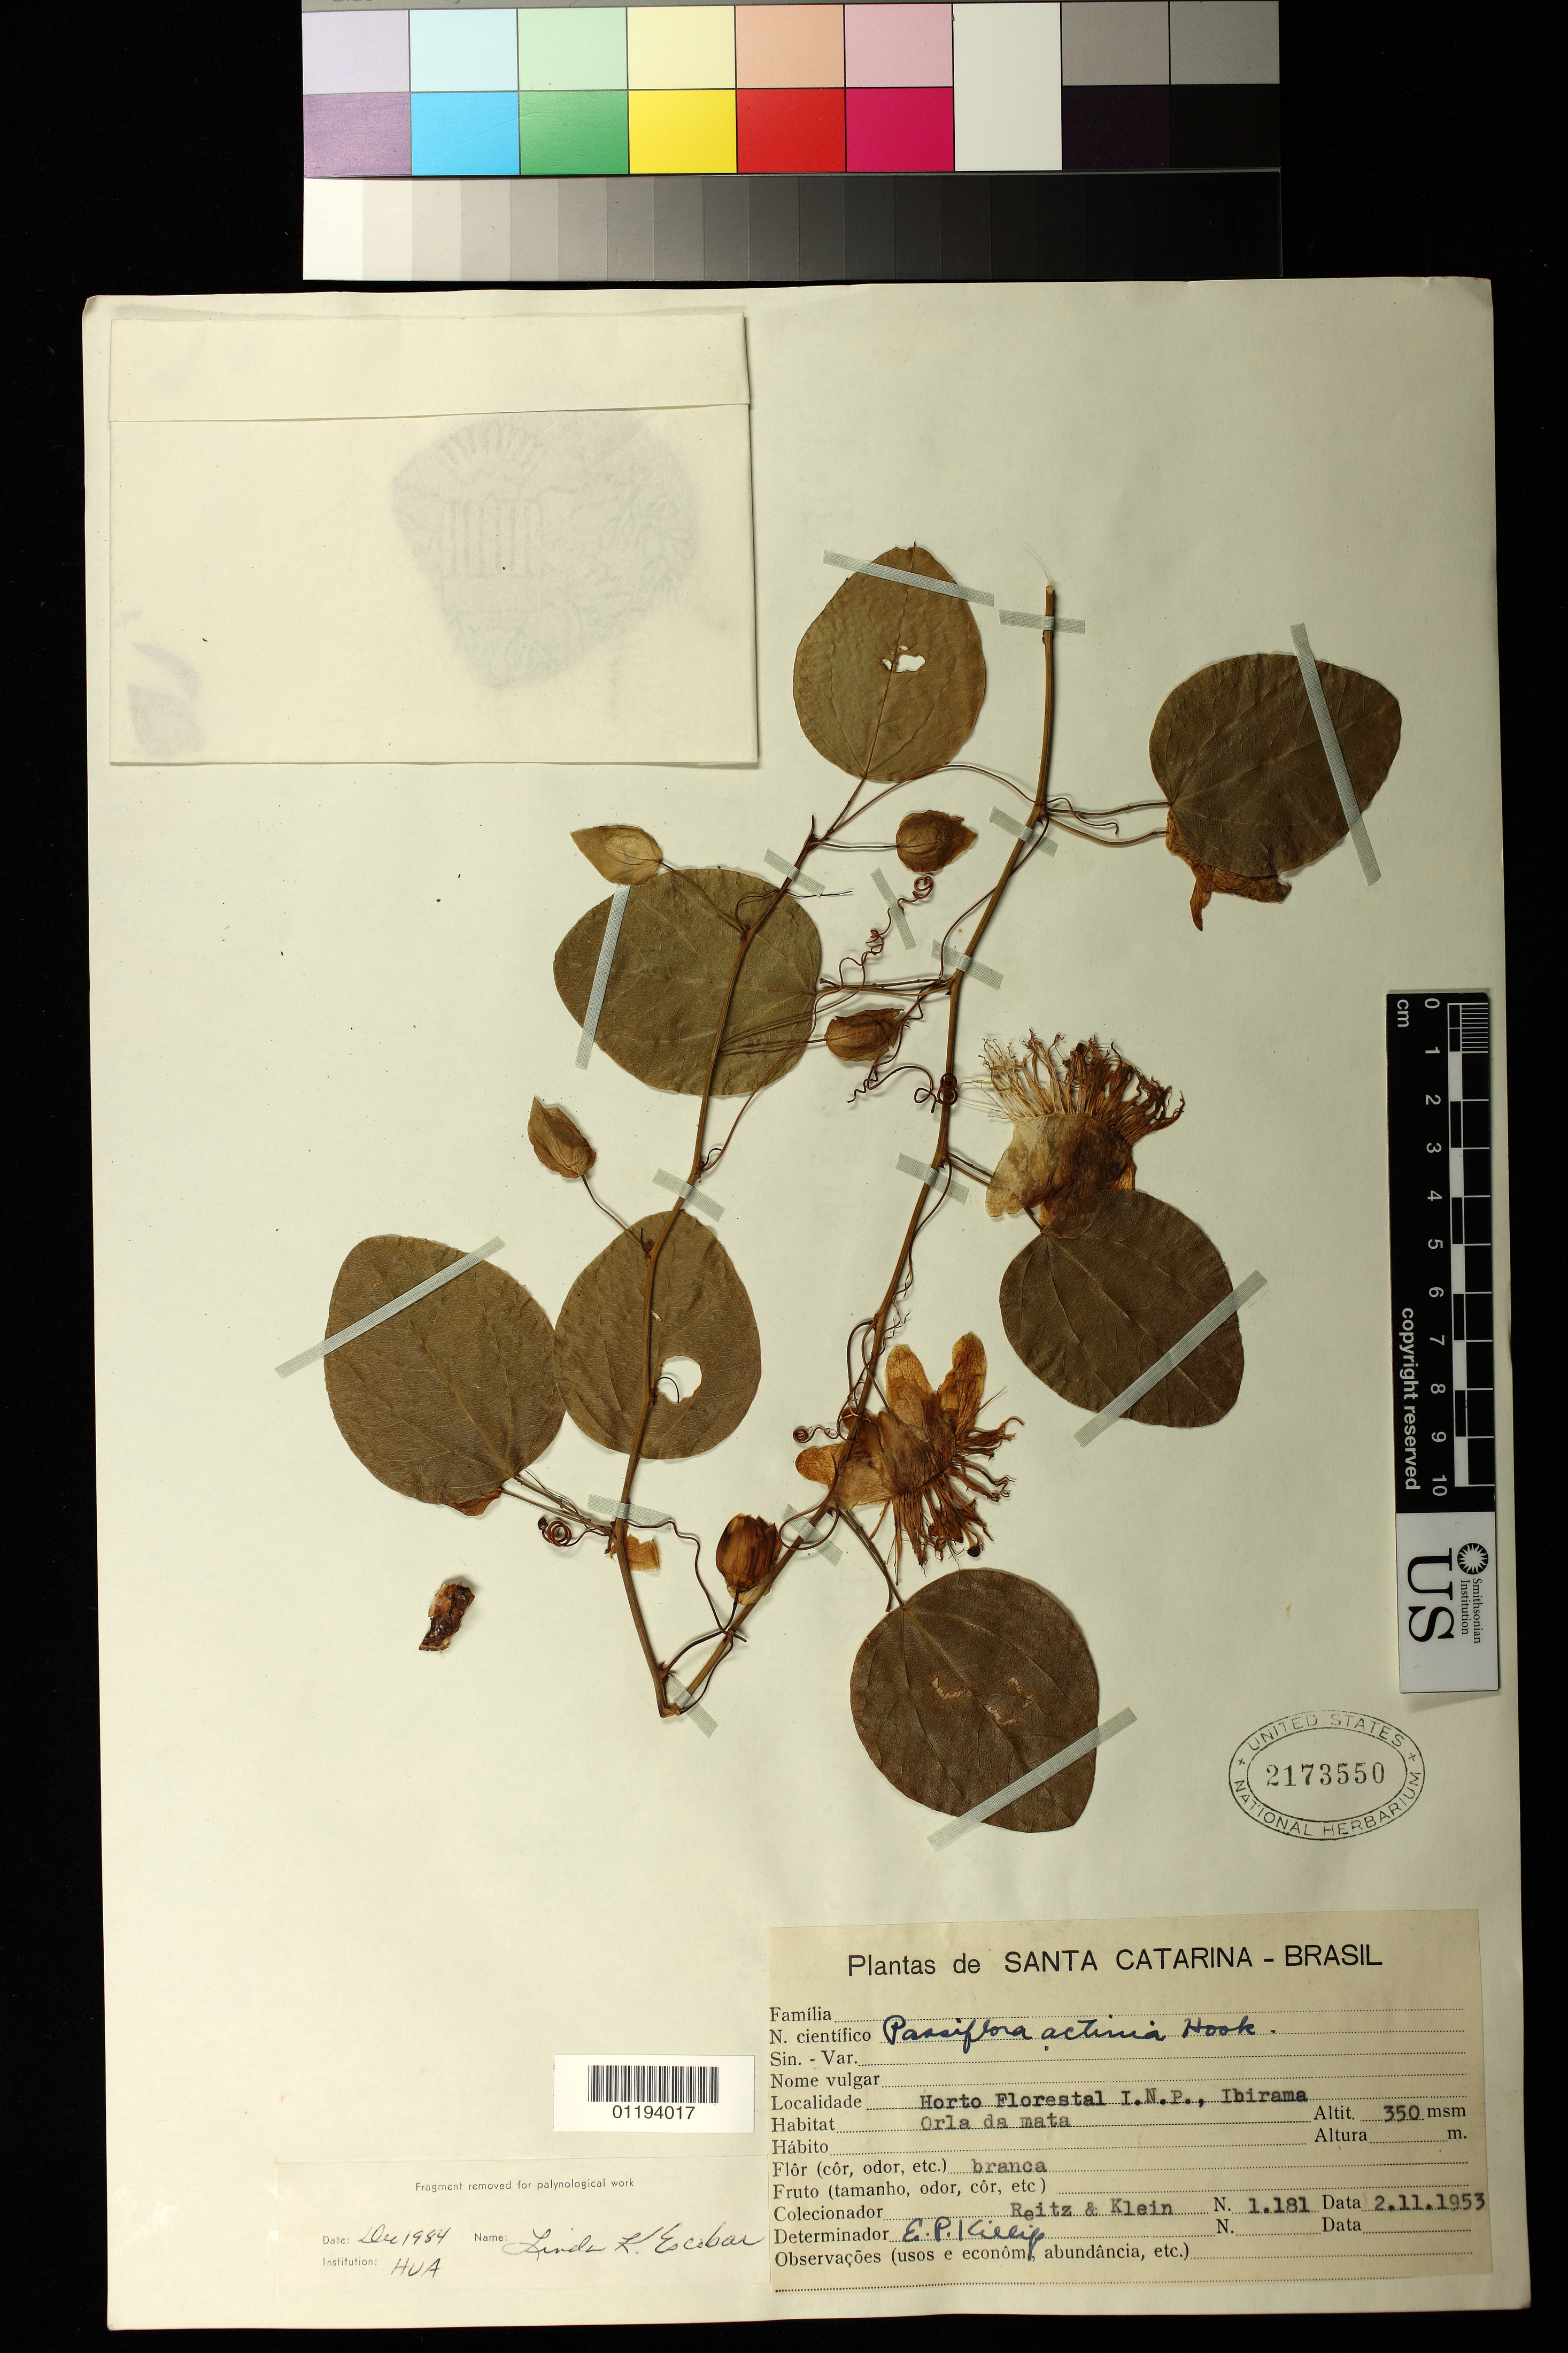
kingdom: Plantae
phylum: Tracheophyta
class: Magnoliopsida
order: Malpighiales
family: Passifloraceae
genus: Passiflora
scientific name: Passiflora actinia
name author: Hook.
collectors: R. Reitz & R. M. Klein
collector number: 1181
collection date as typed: Feb 11 1953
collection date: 1953-02-11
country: Brazil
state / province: Santa Catarina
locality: Horto Florestal I.N.P. Ibirama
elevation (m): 350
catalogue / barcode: US 2173550